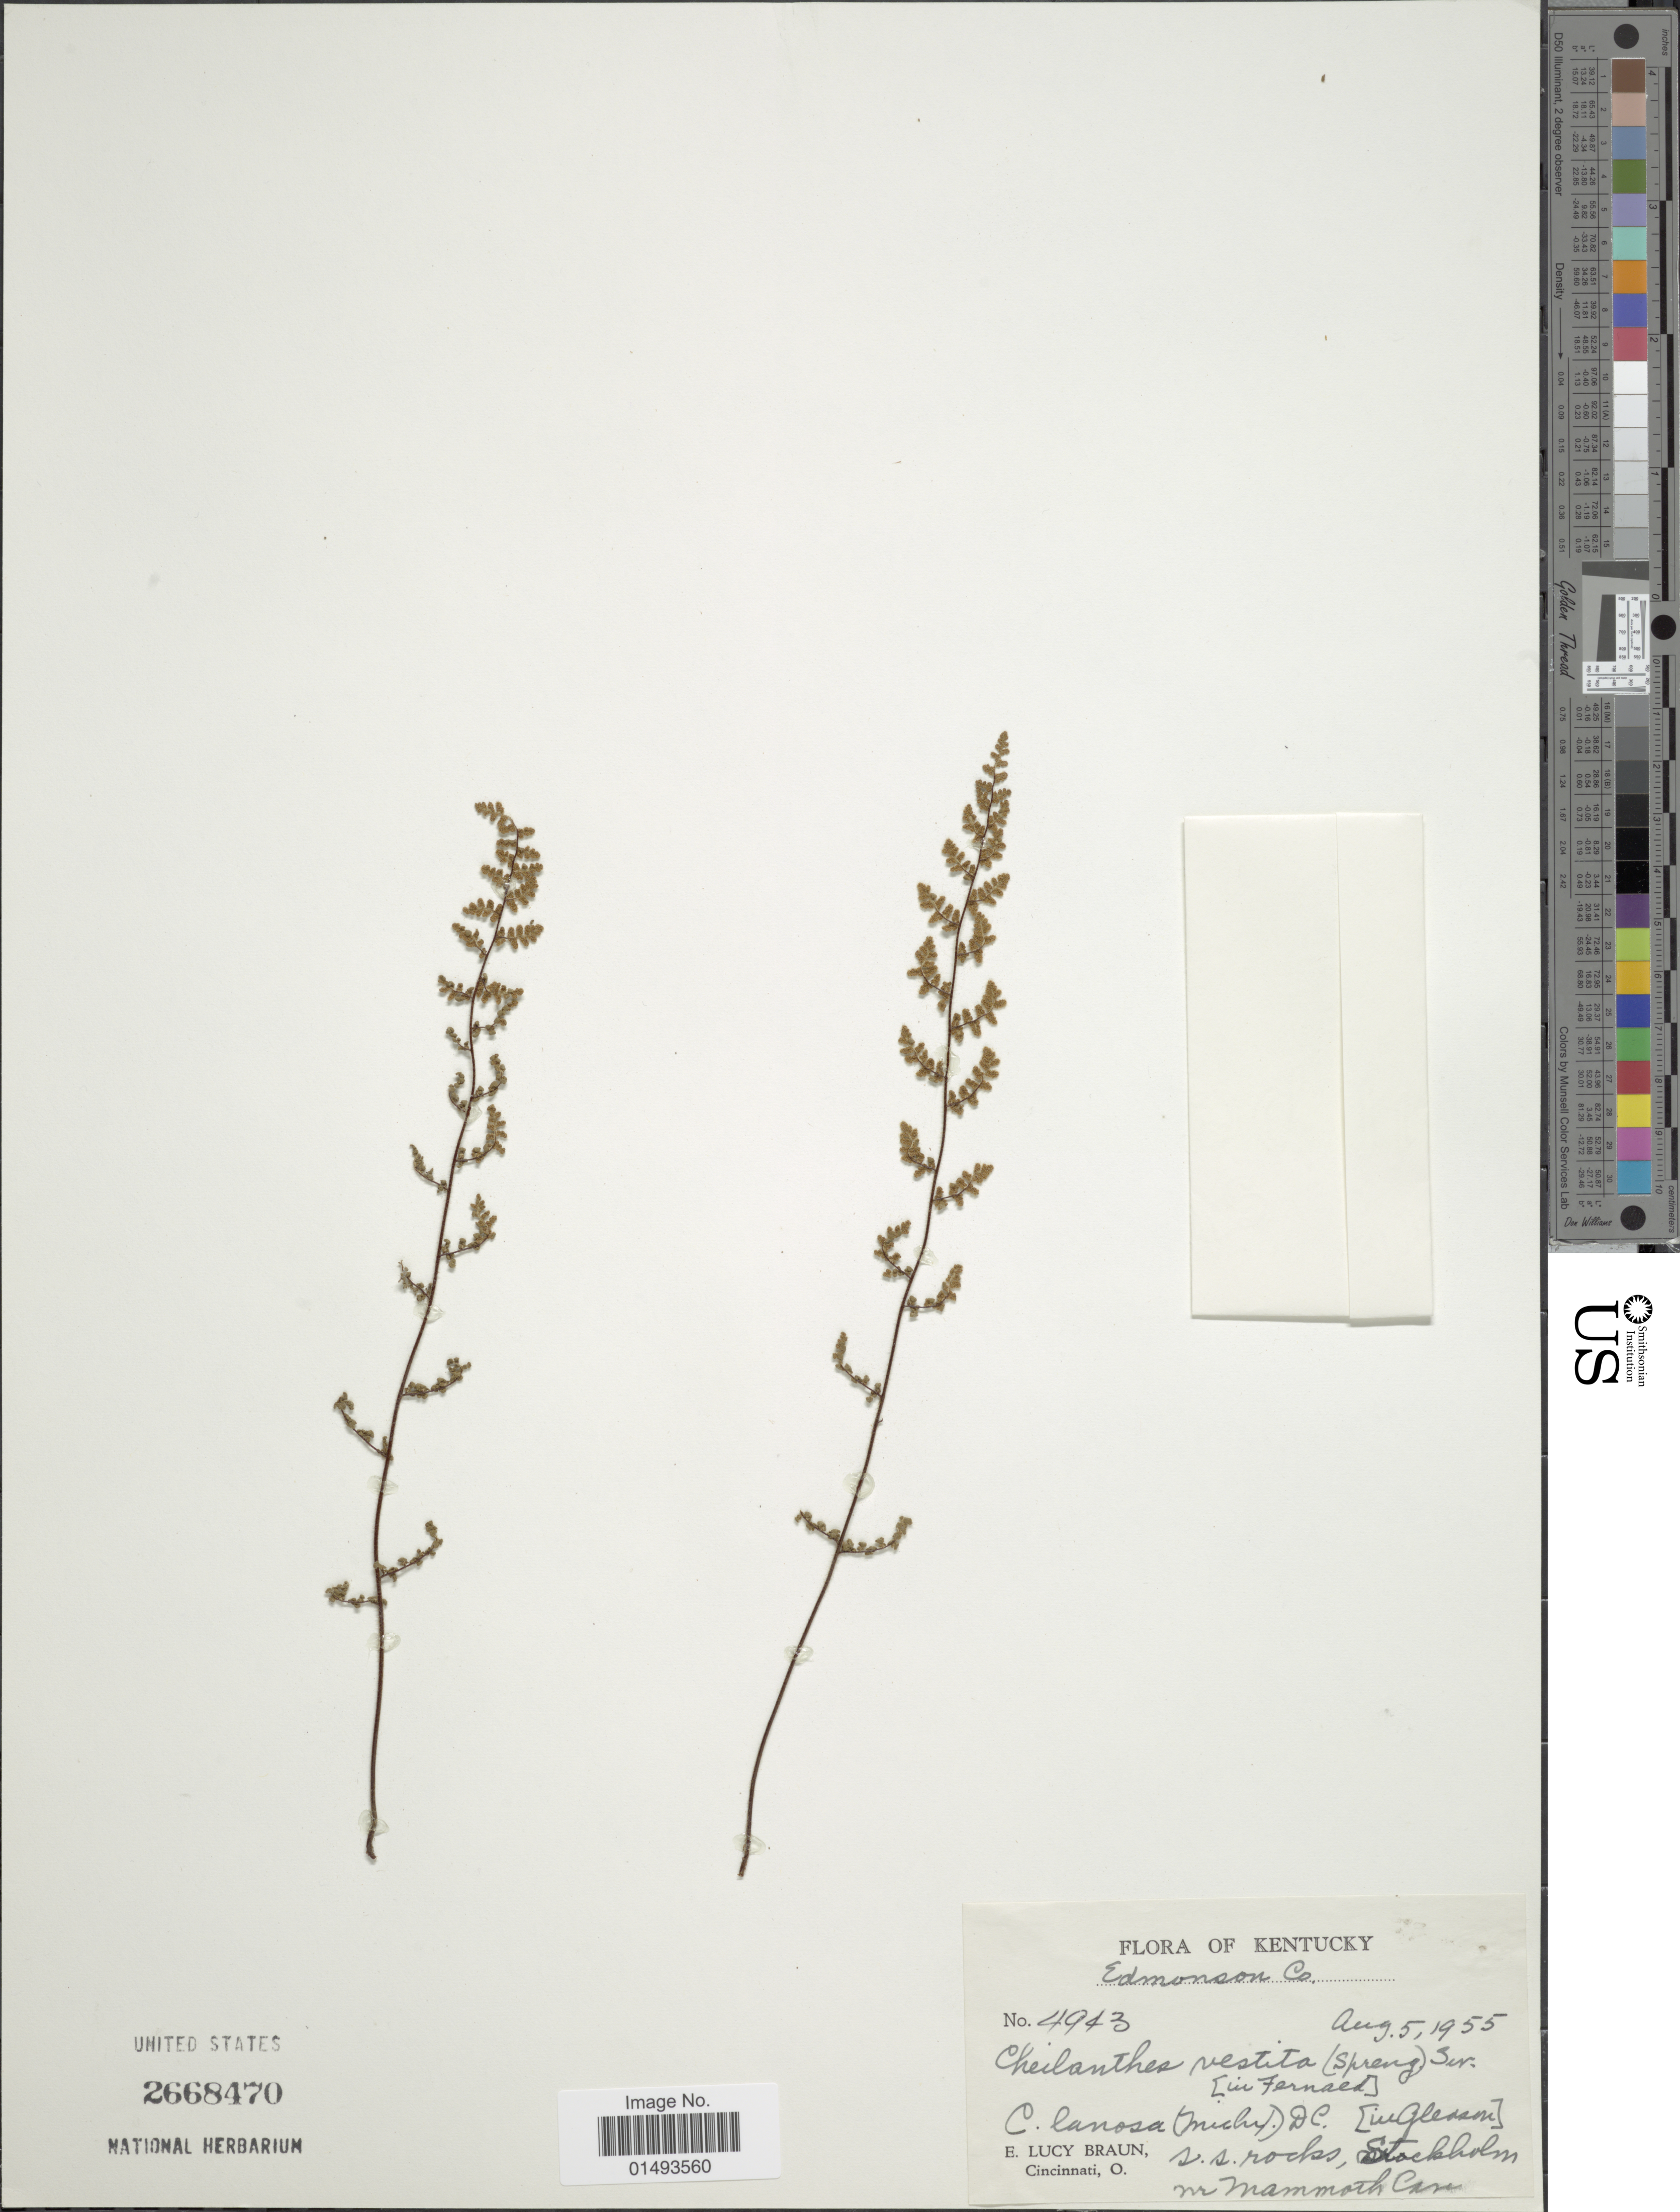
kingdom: Plantae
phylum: Tracheophyta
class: Polypodiopsida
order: Polypodiales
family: Pteridaceae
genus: Myriopteris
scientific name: Myriopteris lanosa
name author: (Michx.) Grusz & Windham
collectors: L. E. Braun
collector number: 4943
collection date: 1955-08-05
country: United States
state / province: Kentucky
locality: Flora of Kentucky, s.s. rocks, Stockholm, nr. Mammoth Cave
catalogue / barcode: US 2668470